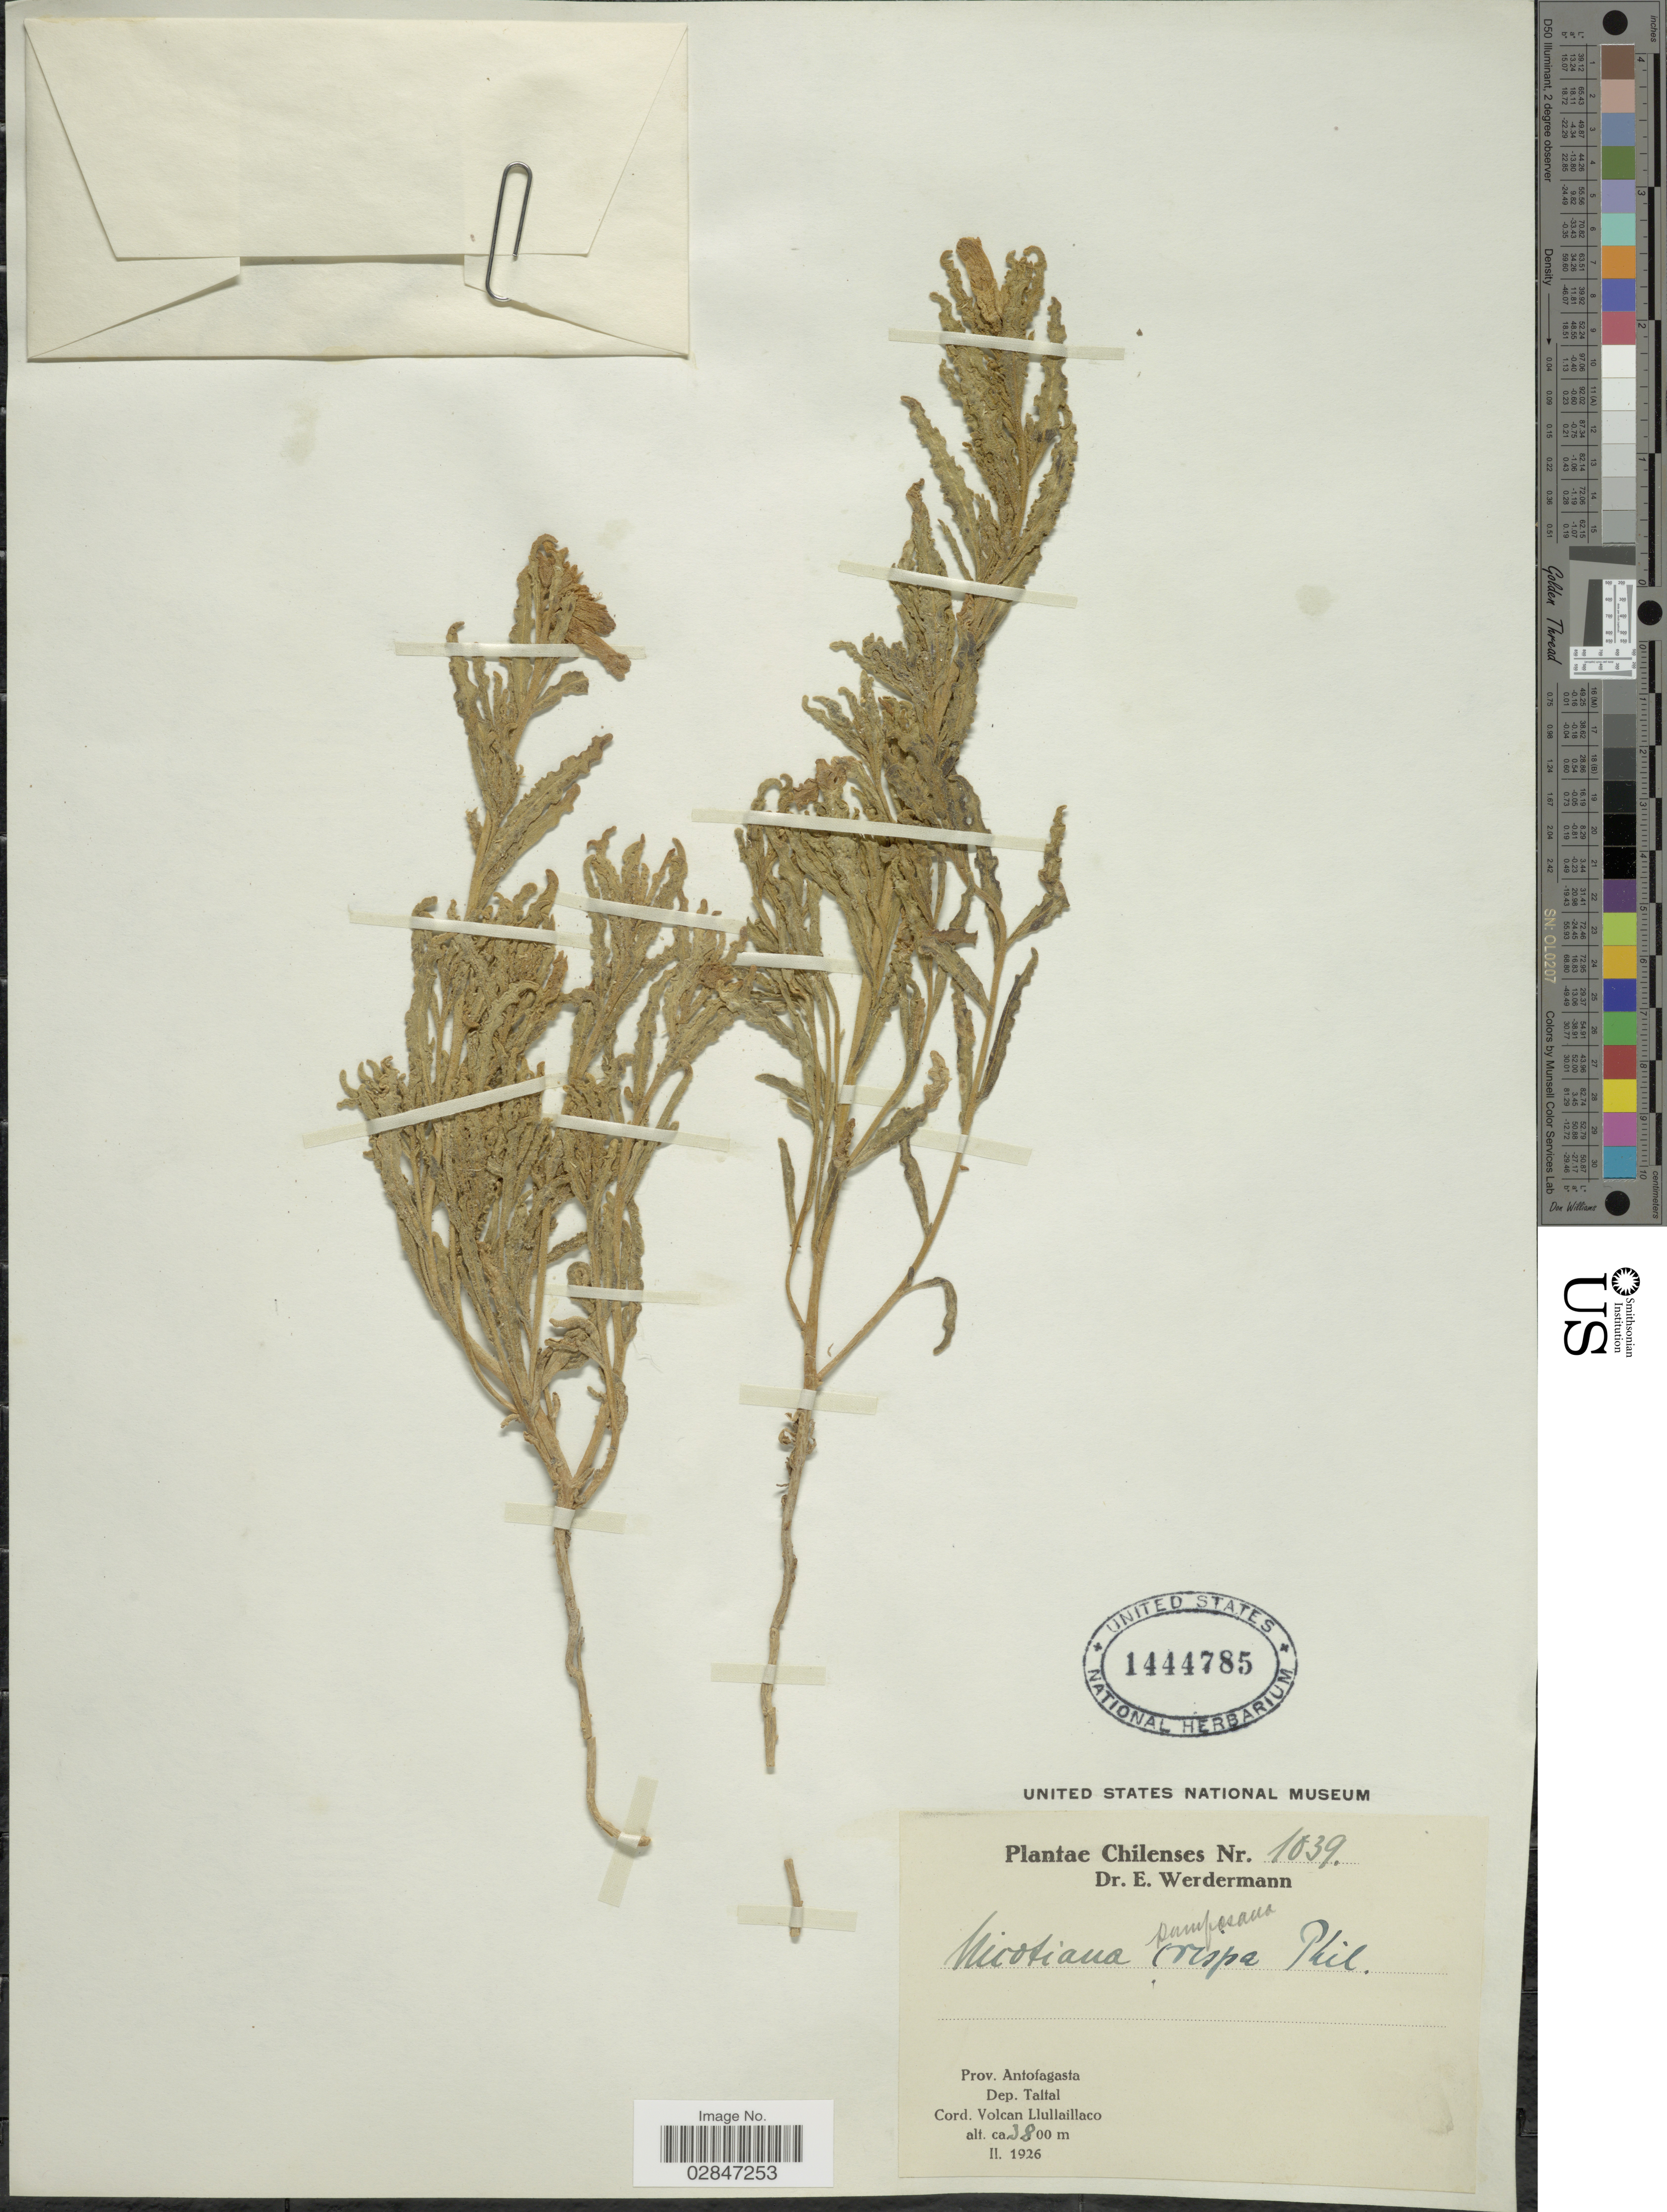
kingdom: Plantae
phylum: Tracheophyta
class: Magnoliopsida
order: Solanales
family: Solanaceae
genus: Nicotiana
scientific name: Nicotiana petunioides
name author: (Griseb.) Millán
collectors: E. Werdermann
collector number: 1039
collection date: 1926-02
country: Chile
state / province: Antofagasta (II)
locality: Prov. Antofagasta, Dep. Taltal, Cord. Volcan Llullaillaco.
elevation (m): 3800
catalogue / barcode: US 1444785